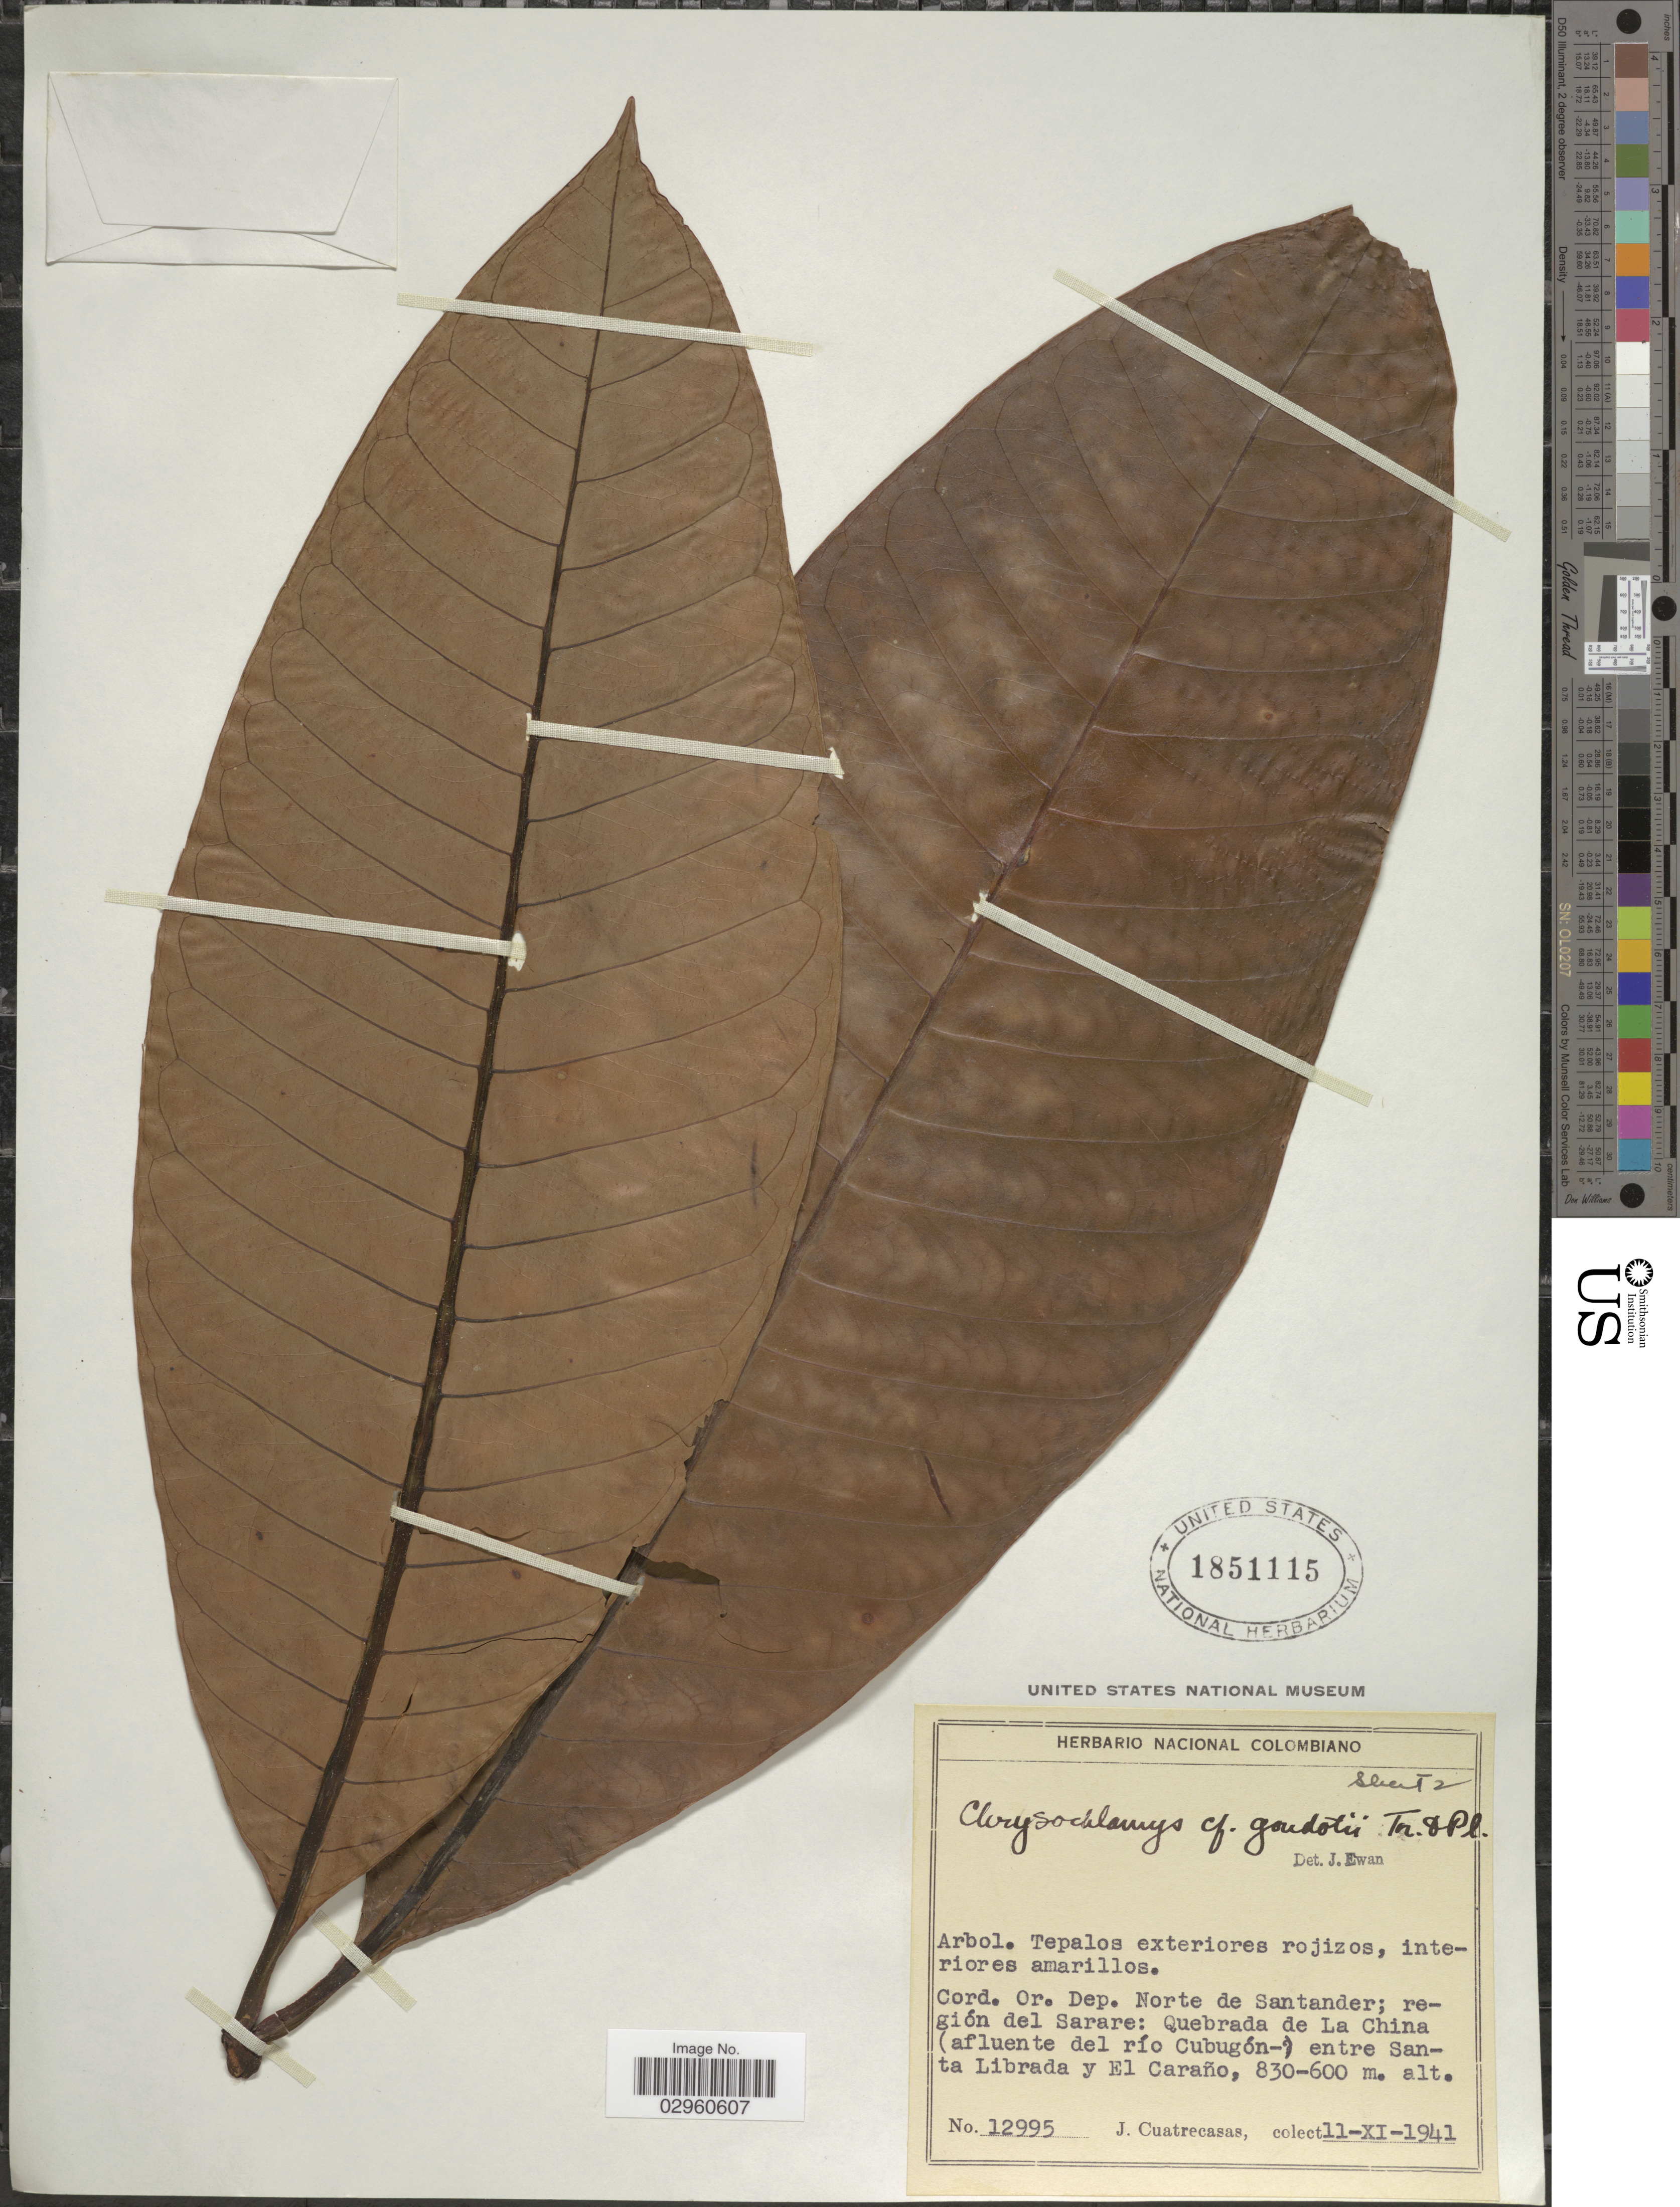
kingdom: Plantae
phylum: Tracheophyta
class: Magnoliopsida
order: Malpighiales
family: Clusiaceae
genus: Chrysochlamys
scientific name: Chrysochlamys goudotii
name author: Planch. & Triana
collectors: J. Cuatrecasas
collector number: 12995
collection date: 1941-11-11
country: Colombia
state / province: Norte de Santander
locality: Cord. Or. Dep. Norte de Santander; región del Sarare: Quebrada de La China (afluente del río Cubugón) entre Santa Librada y El Caraño.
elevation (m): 600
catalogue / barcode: US 1851115